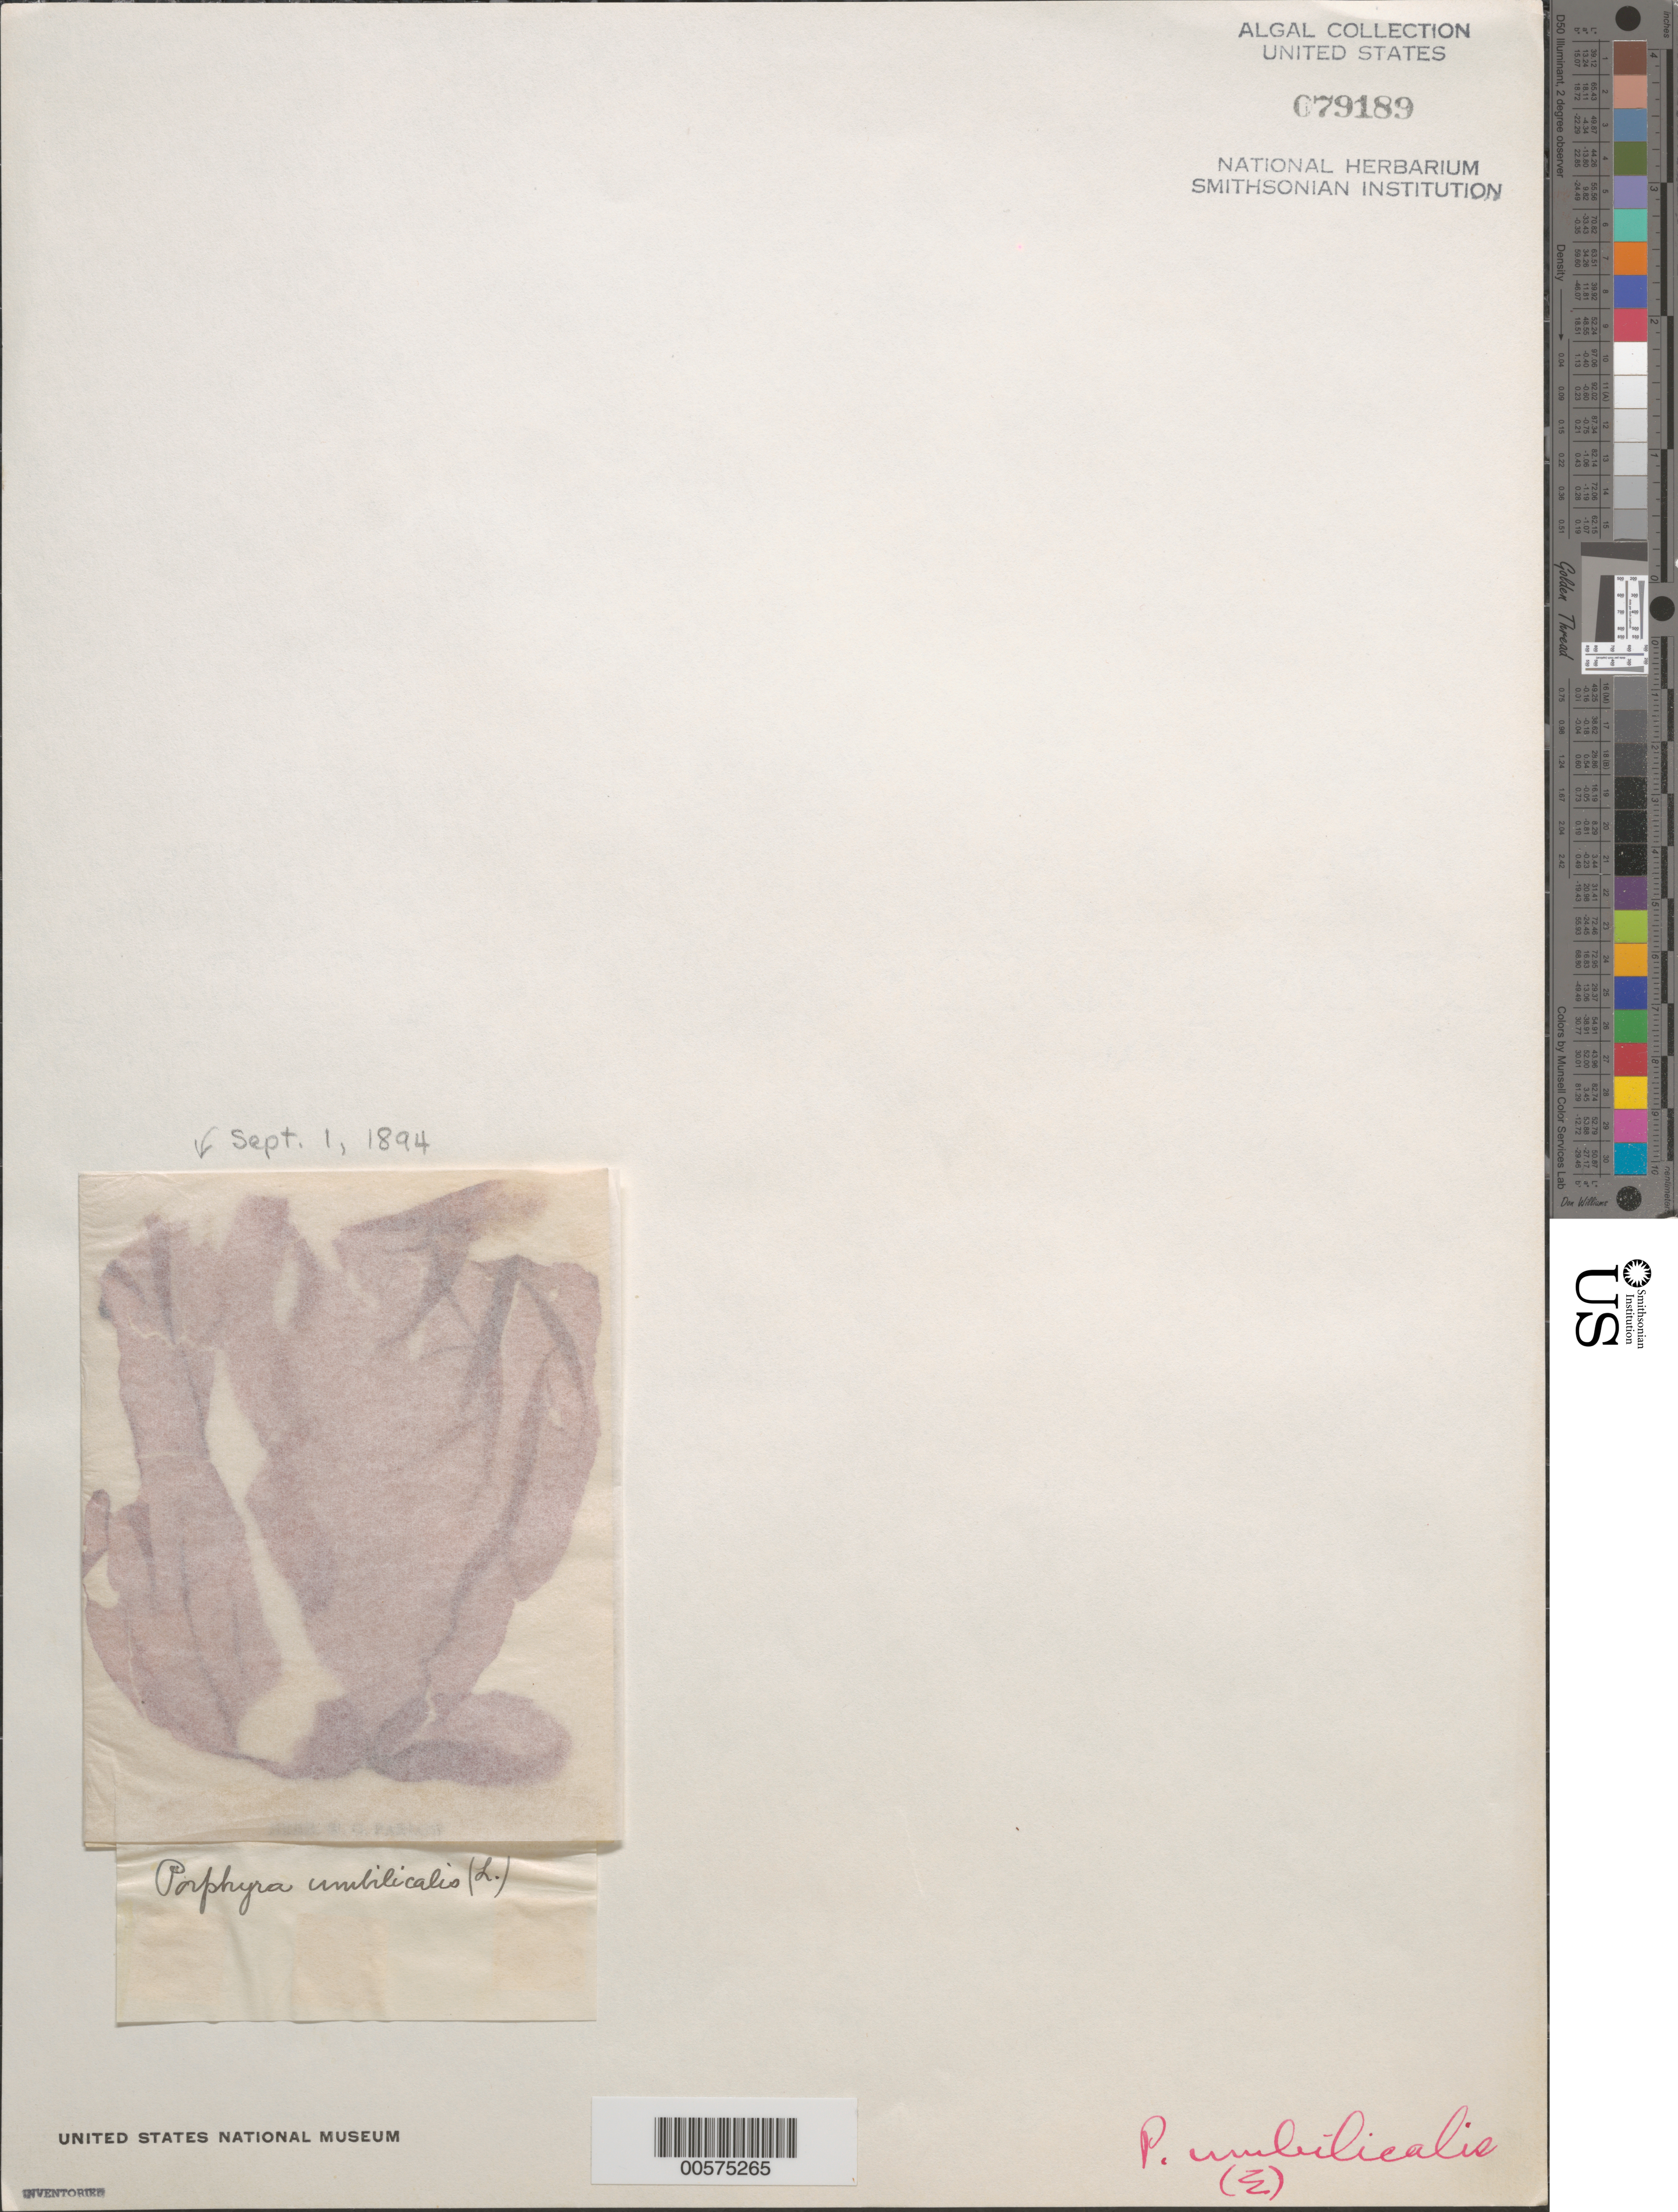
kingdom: Plantae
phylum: Rhodophyta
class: Bangiophyceae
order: Bangiales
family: Bangiaceae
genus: Porphyra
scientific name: Porphyra umbilicalis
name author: Kütz.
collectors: W. Farlow (Herbarium)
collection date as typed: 01 Sep 1894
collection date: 1894-09-01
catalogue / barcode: US 79189